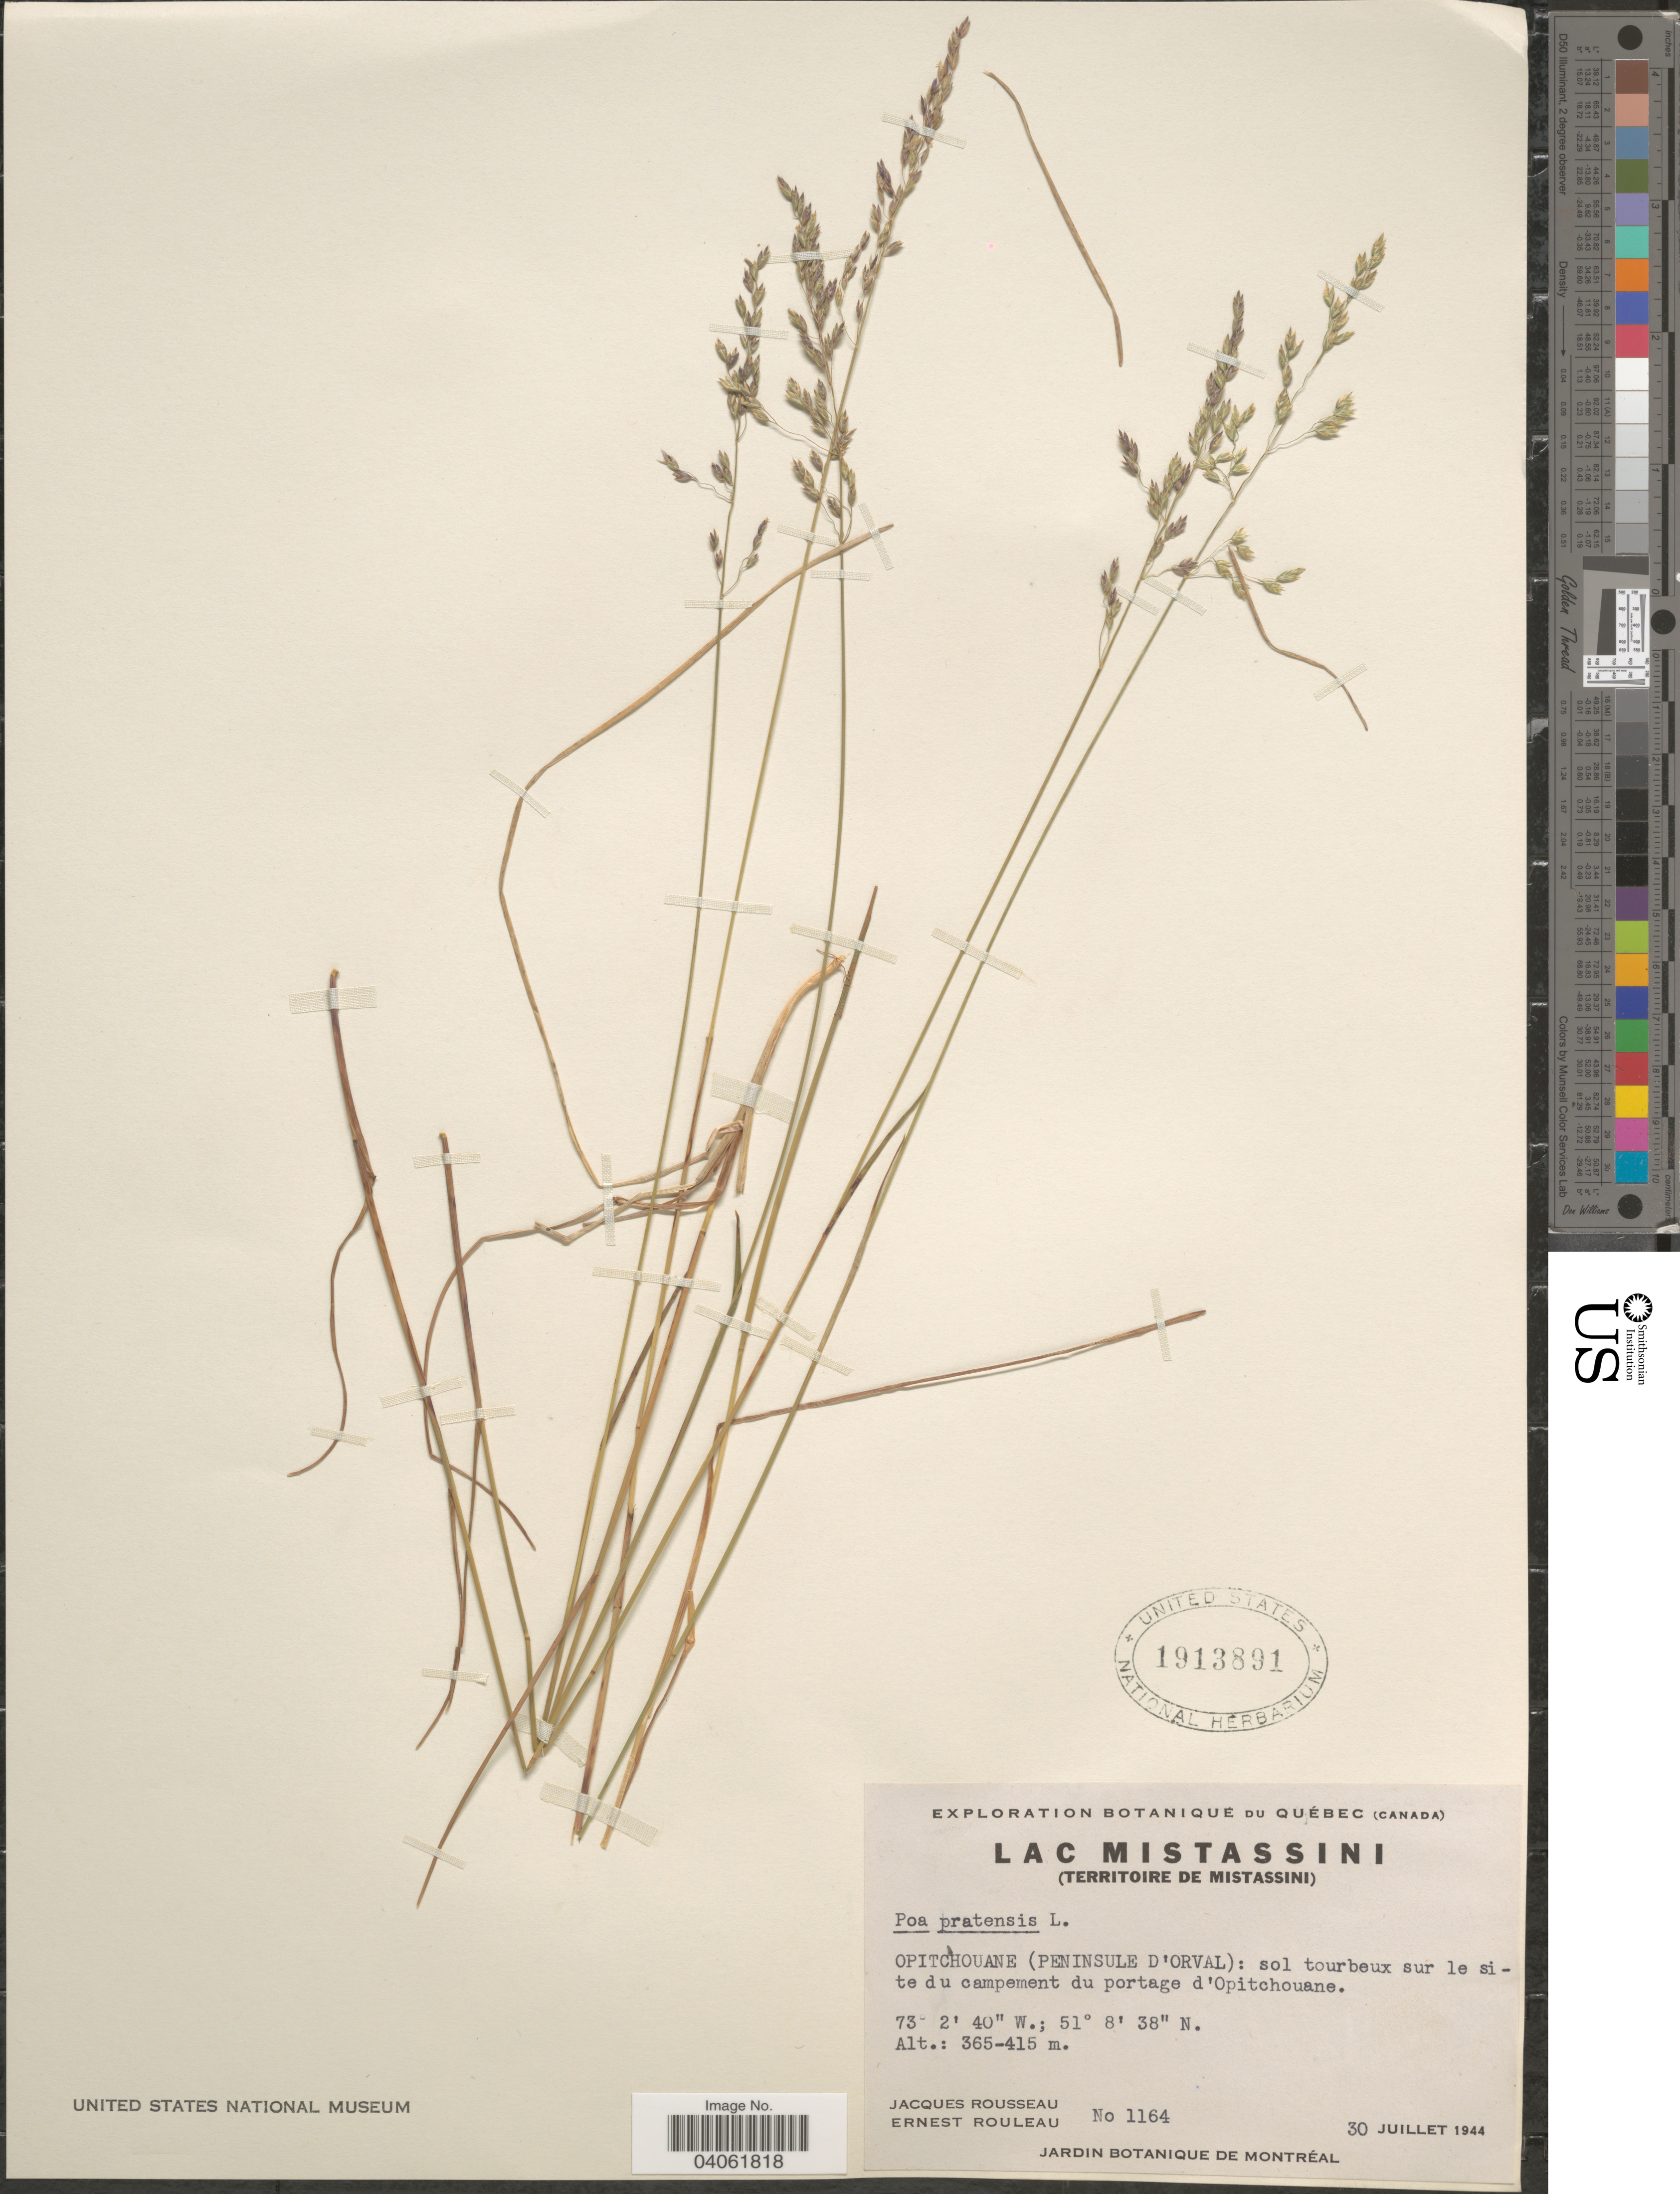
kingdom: Plantae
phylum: Tracheophyta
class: Liliopsida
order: Poales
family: Poaceae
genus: Poa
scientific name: Poa pratensis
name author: L.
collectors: J. Rousseau & J. Rouleau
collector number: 1164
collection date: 1944-07-30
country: Canada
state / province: Quebec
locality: Lac Mistassini (Territoire de Mistassini). Opitchouane (Penisule D'Orval): sol tourbeux sur le site d u campement du portage d'Opitchouane.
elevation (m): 365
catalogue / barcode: US 1913891